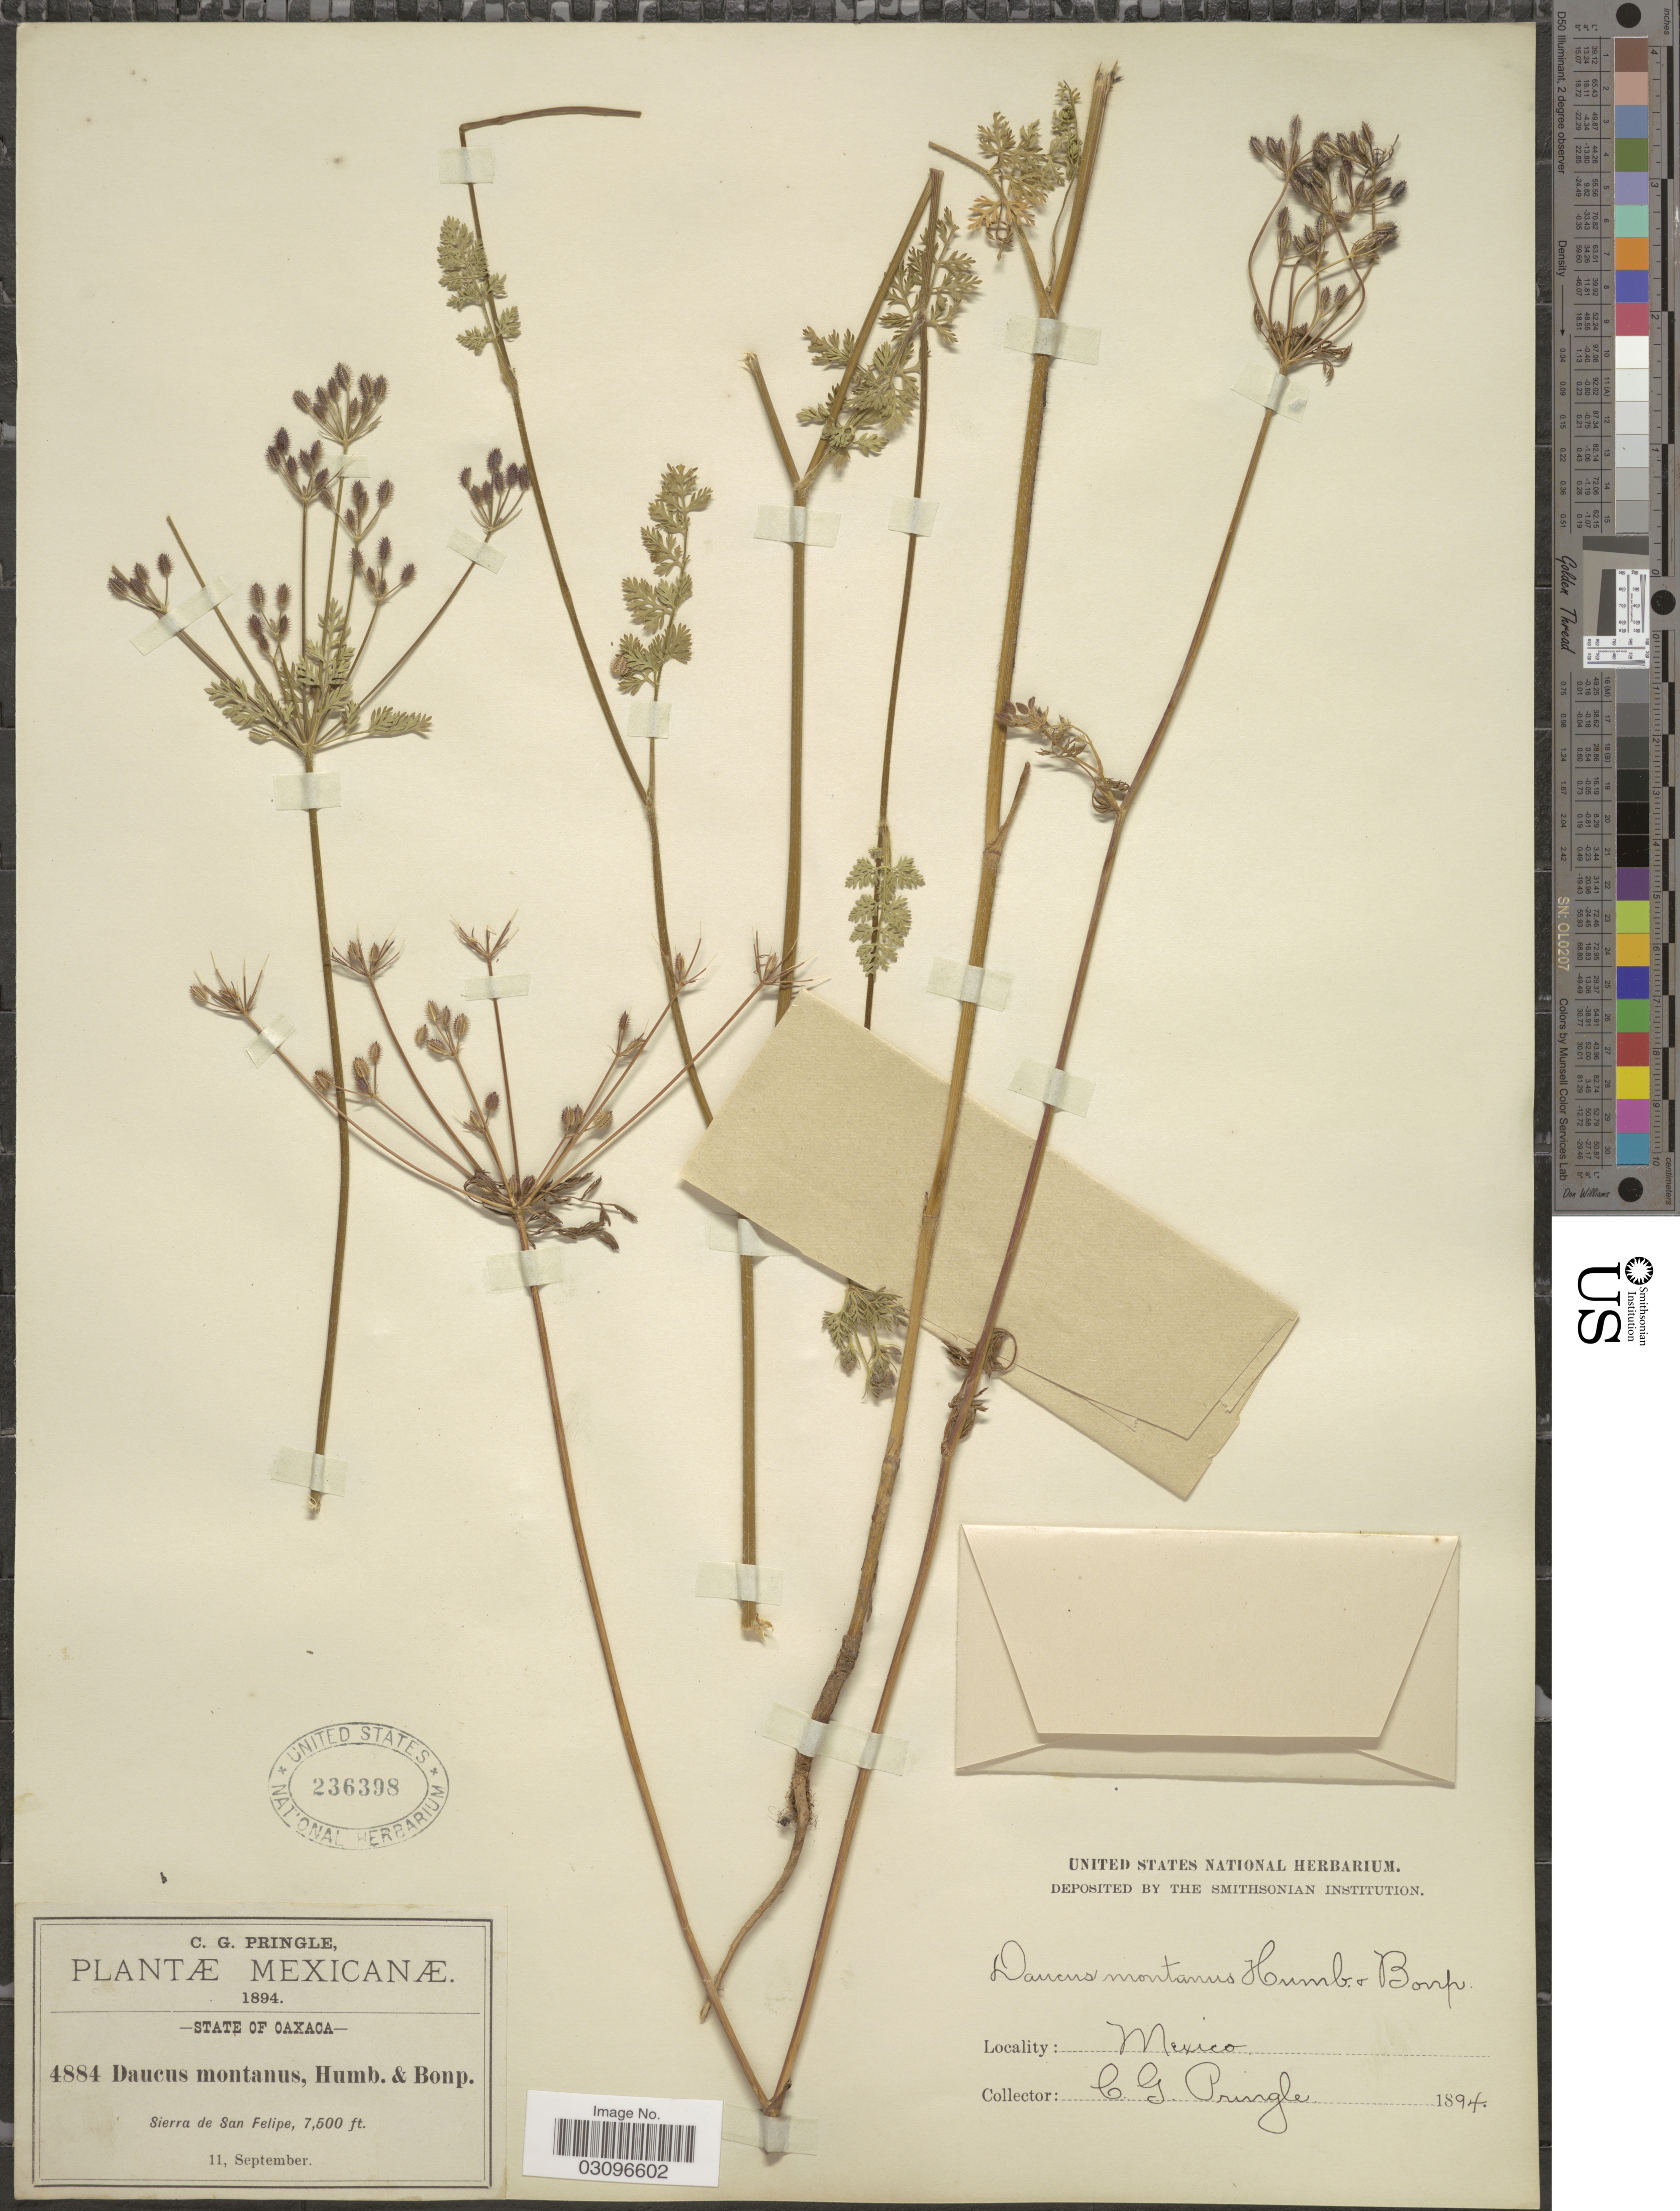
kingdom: Plantae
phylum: Tracheophyta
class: Magnoliopsida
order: Apiales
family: Apiaceae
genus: Daucus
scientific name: Daucus montanus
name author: Humb. & Bonpl. ex Spreng.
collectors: C. G. Pringle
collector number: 4884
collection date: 1894-09-11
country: Mexico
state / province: Oaxaca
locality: Sierra de San Felipe.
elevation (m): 2286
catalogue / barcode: US 236398